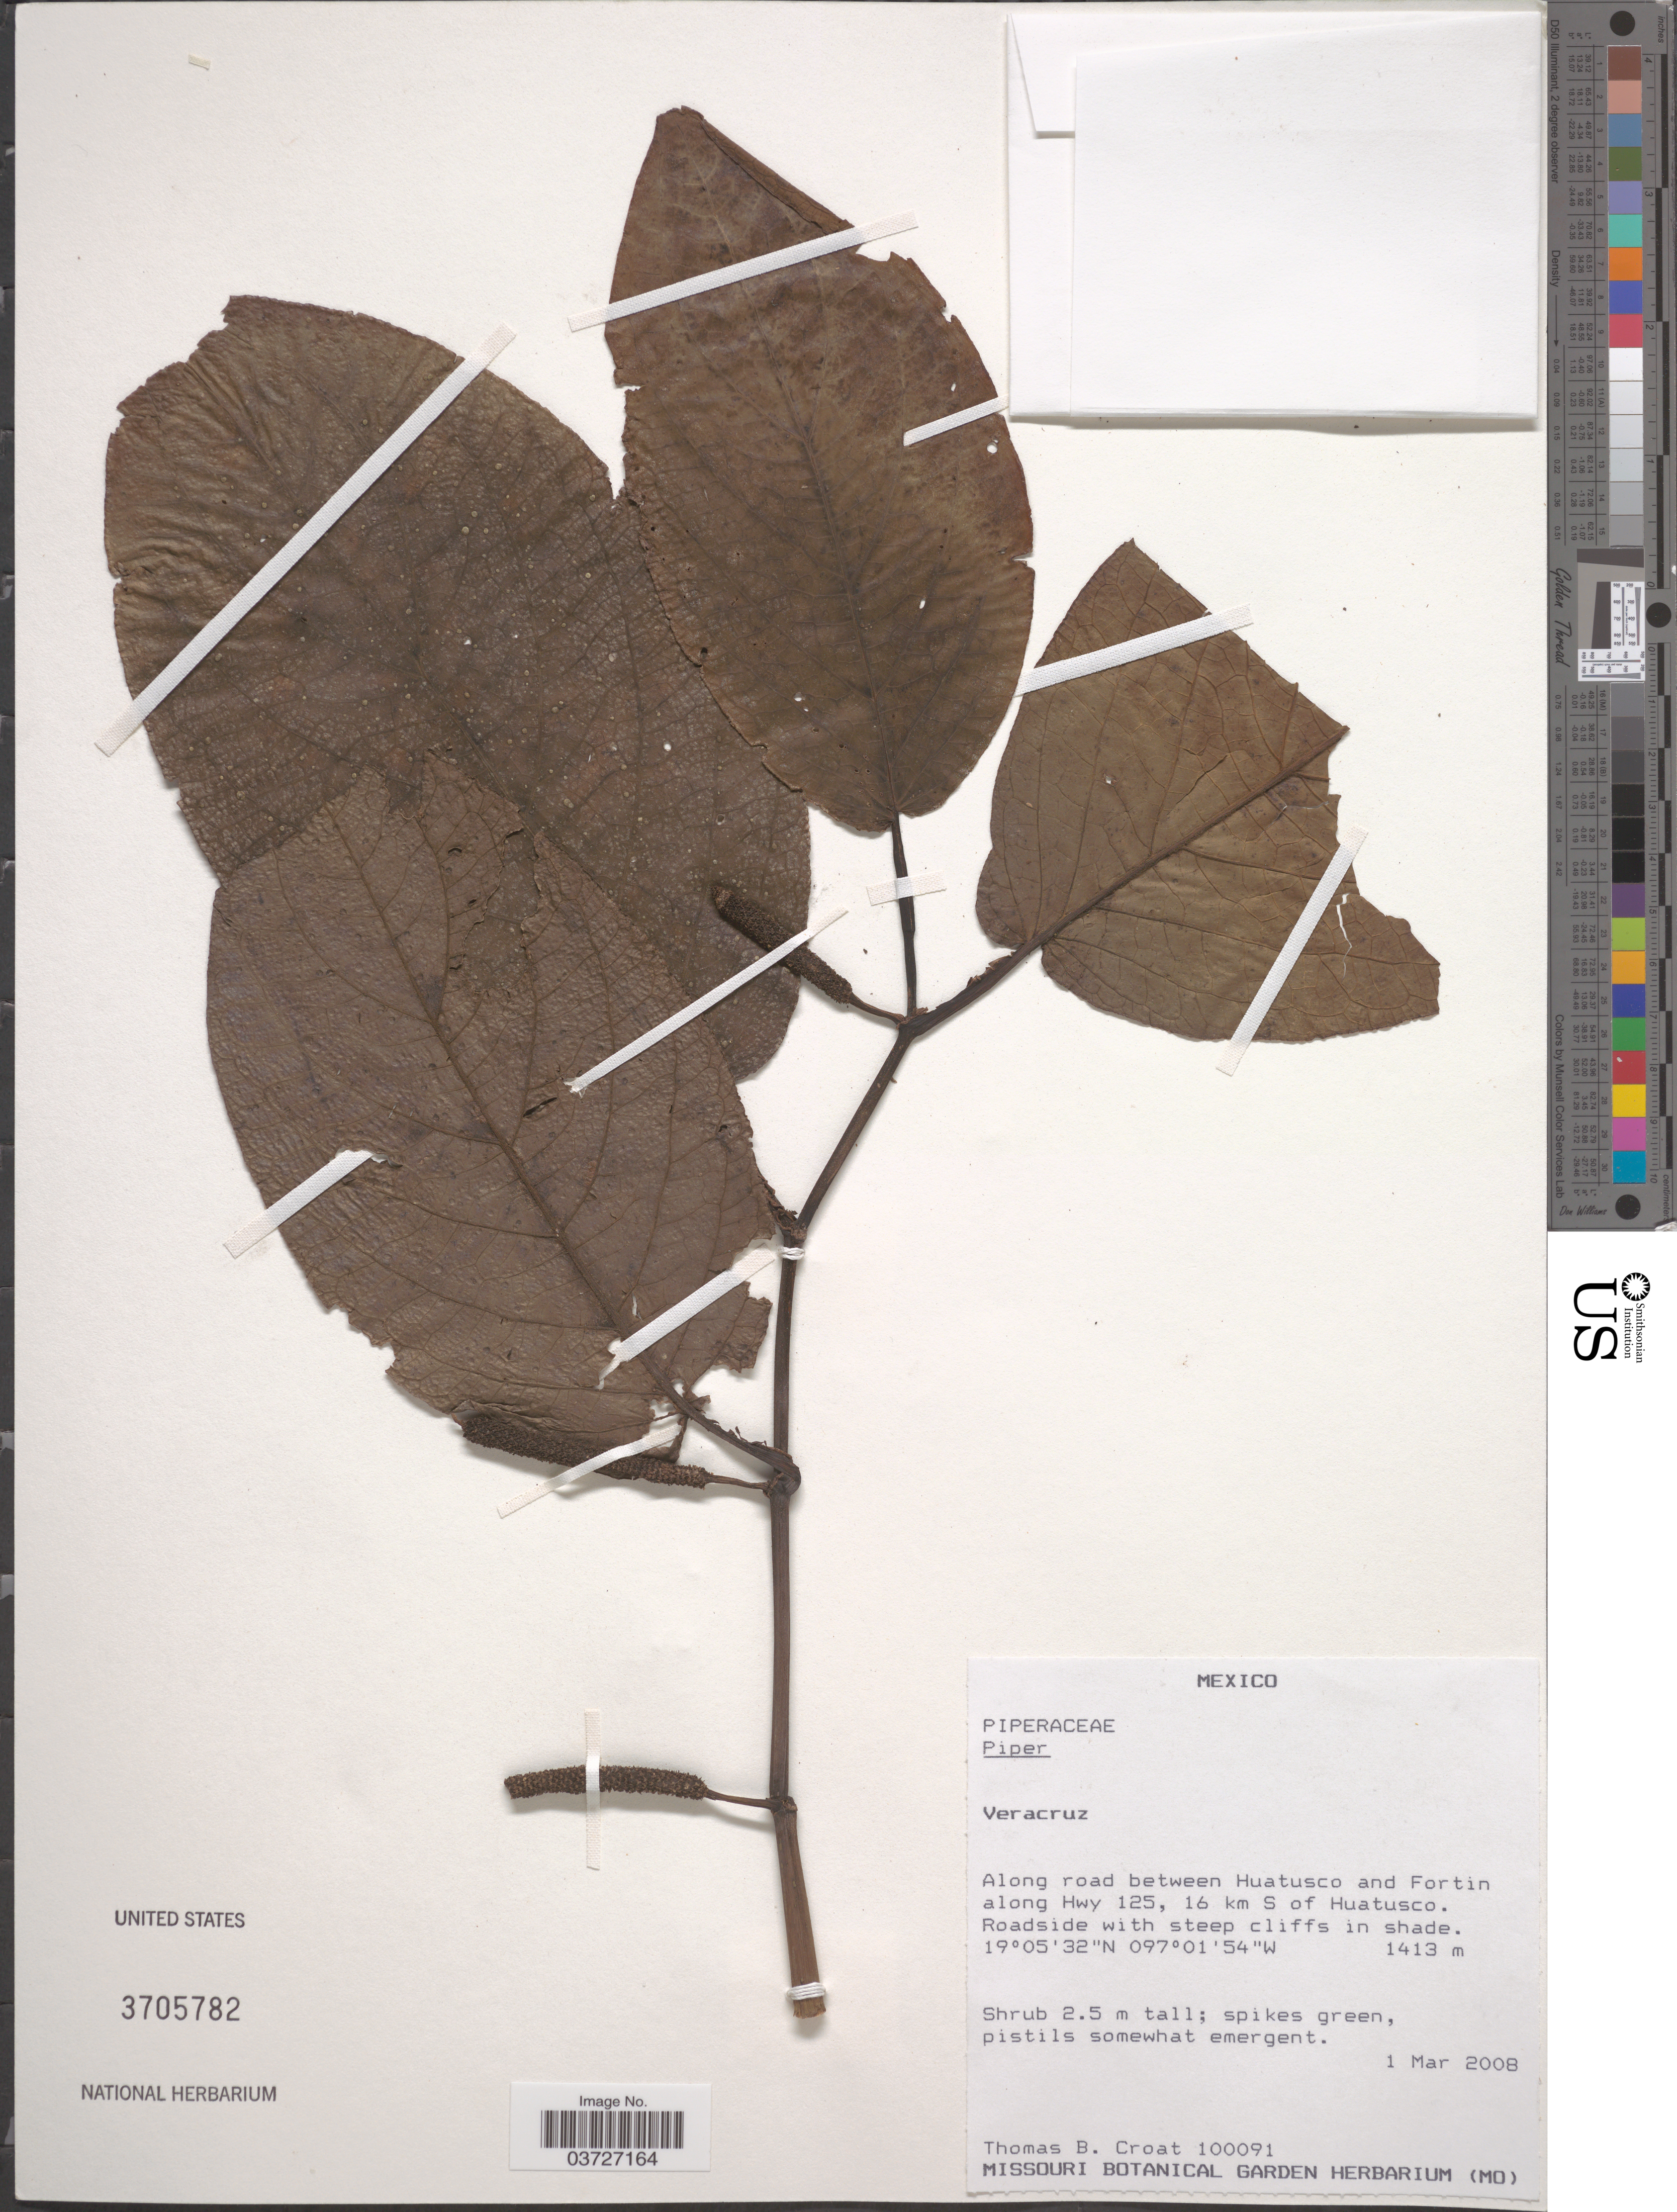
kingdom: Plantae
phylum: Tracheophyta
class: Magnoliopsida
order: Piperales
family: Piperaceae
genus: Piper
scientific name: Piper sp.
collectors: T. B. Croat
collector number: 100091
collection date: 2008-03-01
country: Mexico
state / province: Veracruz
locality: Veracruz. Along road between Huatusco and Fortin along Hwy 125, 16 km S of Huatusco.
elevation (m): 1413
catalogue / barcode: US 3705782